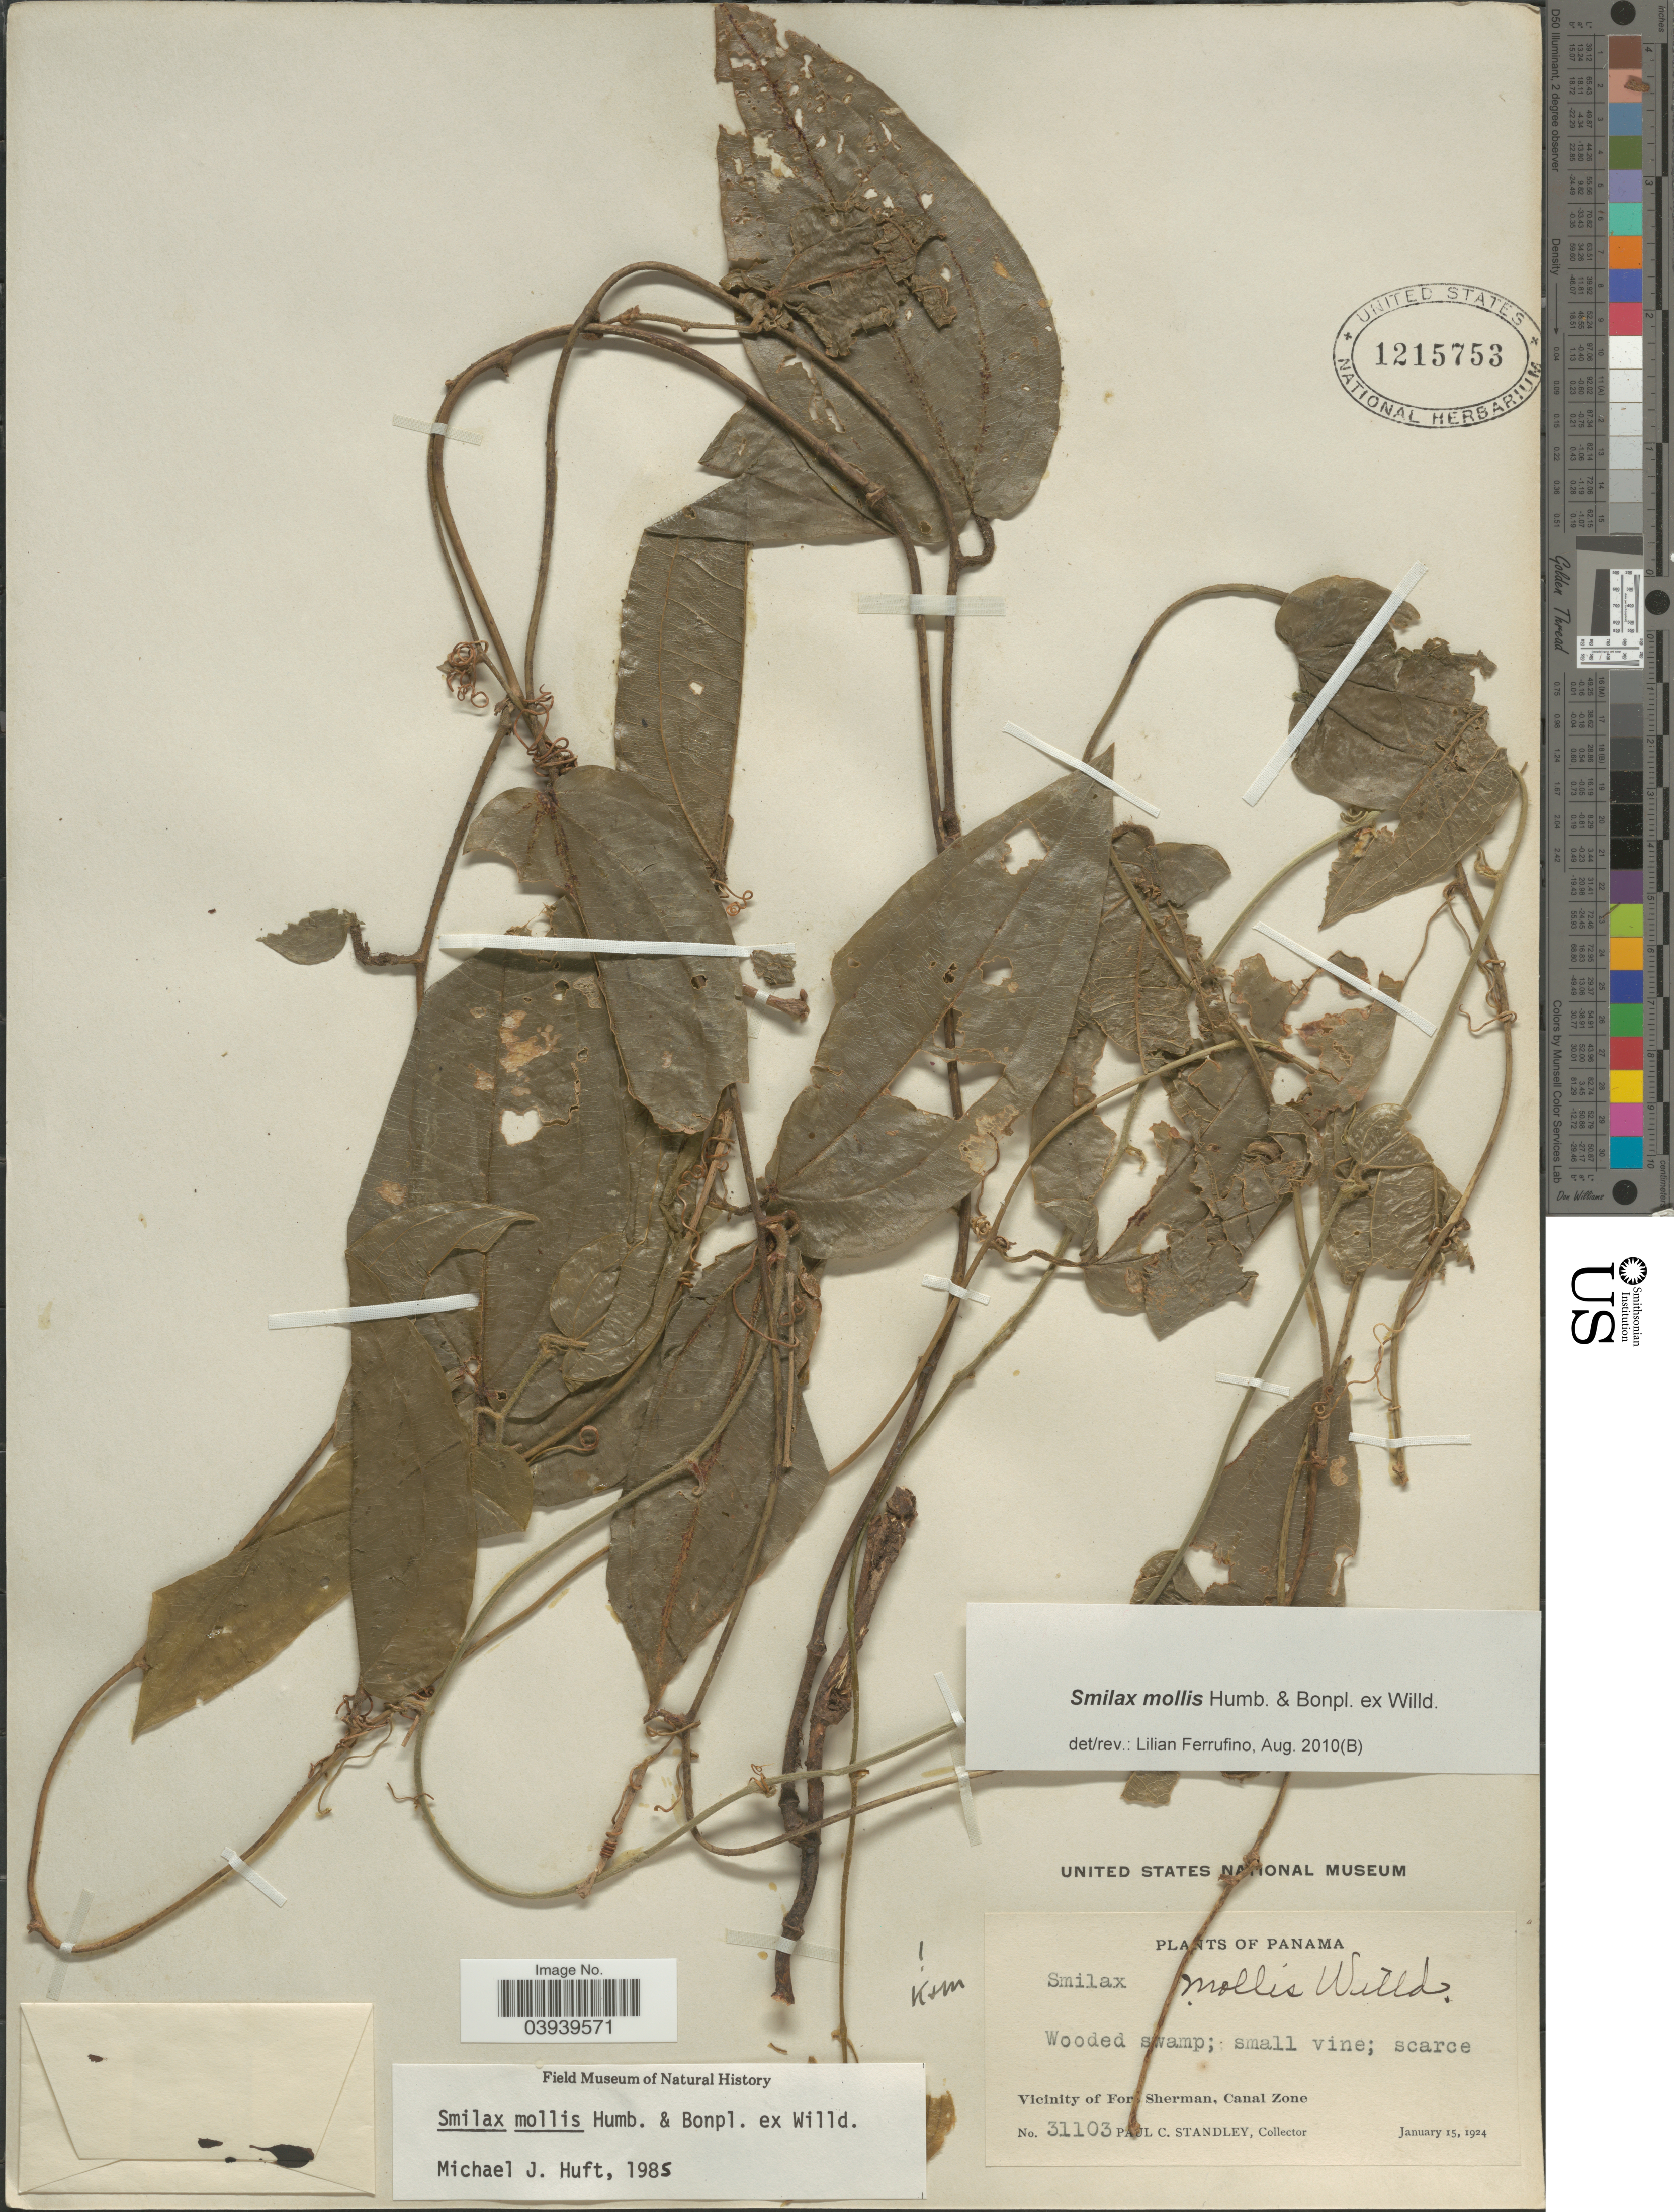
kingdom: Plantae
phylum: Tracheophyta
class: Liliopsida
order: Liliales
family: Smilacaceae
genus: Smilax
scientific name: Smilax mollis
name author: Humb. & Bonpl. ex Willd.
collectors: P. C. Standley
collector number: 31103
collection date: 1924-01-15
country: Panama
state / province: Colón / Panamá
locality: Vicinity of Sherman, Canal Zone.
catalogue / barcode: US 1215753